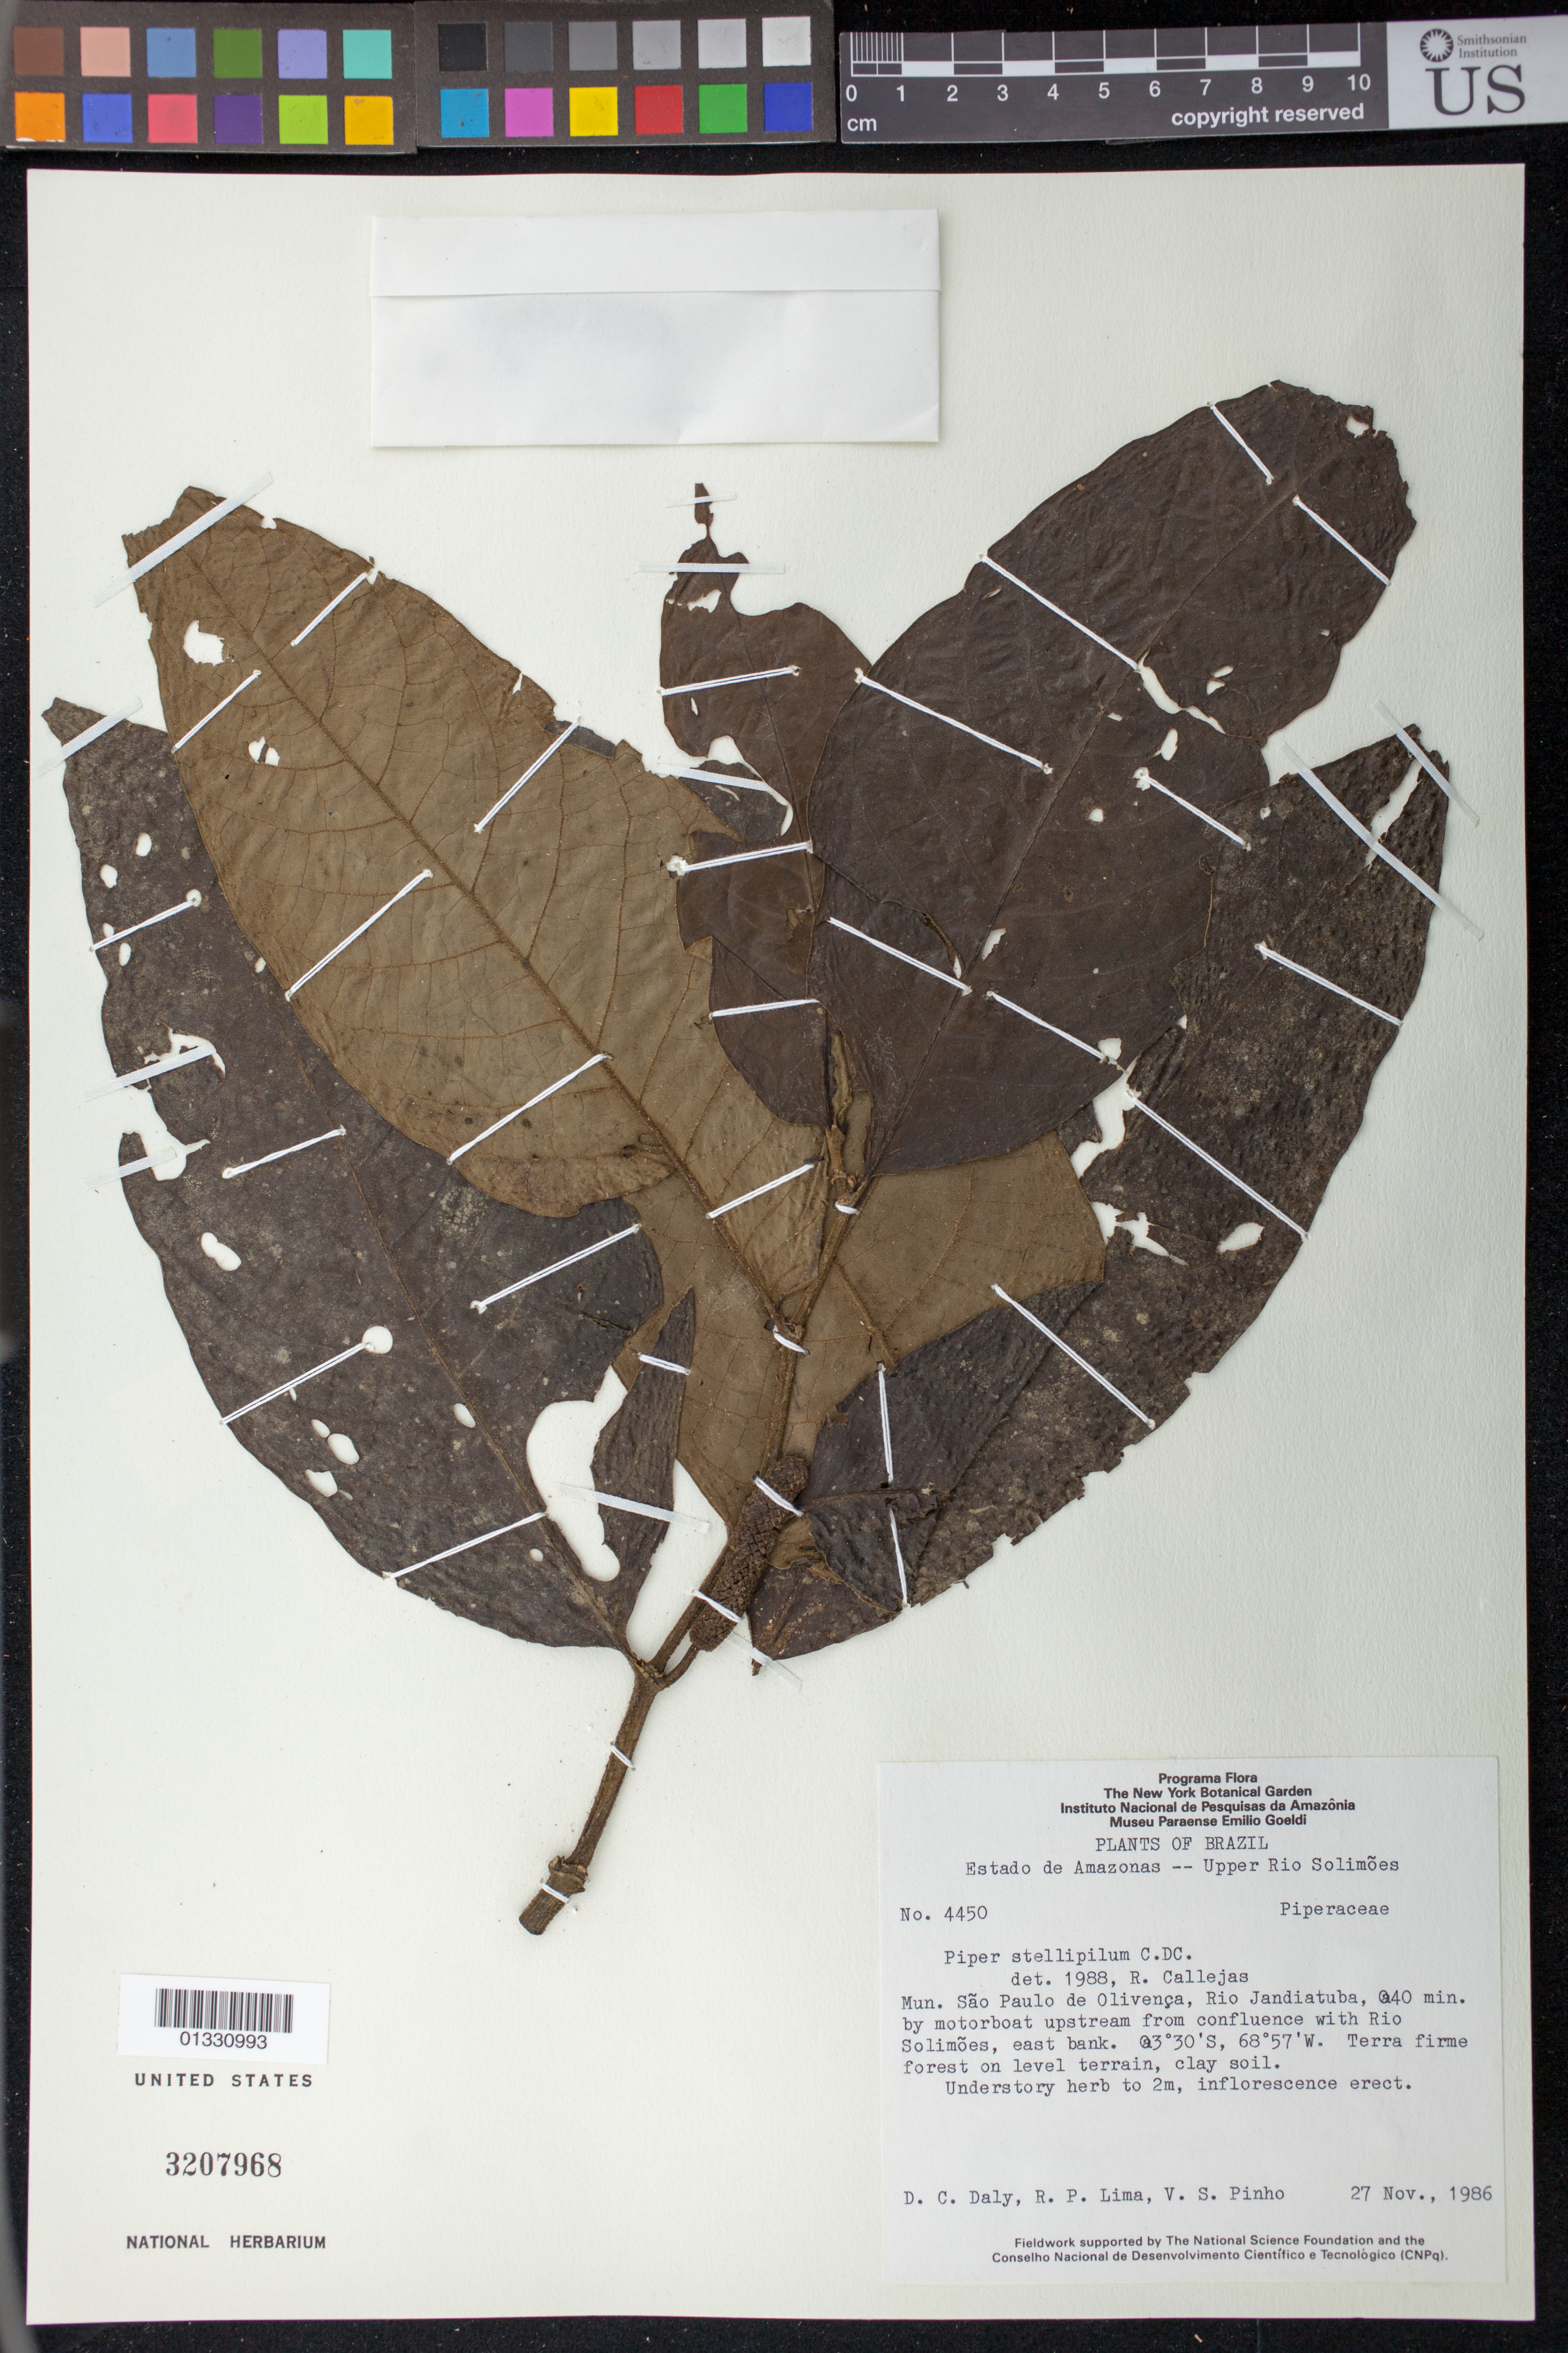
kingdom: Plantae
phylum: Tracheophyta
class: Magnoliopsida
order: Piperales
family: Piperaceae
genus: Piper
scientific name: Piper stellipilum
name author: (Miq.) C. DC.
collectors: D. C. Daly, R. P. Lima & V. S. Pinho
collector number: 4450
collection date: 1986-11-27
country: Brazil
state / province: Amazonas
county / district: São Paulo de Olivença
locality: Rio Jandiatuba, 40 min. by motorboat upstream from confluence with Rio Solimões, east bank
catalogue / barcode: US 3207968